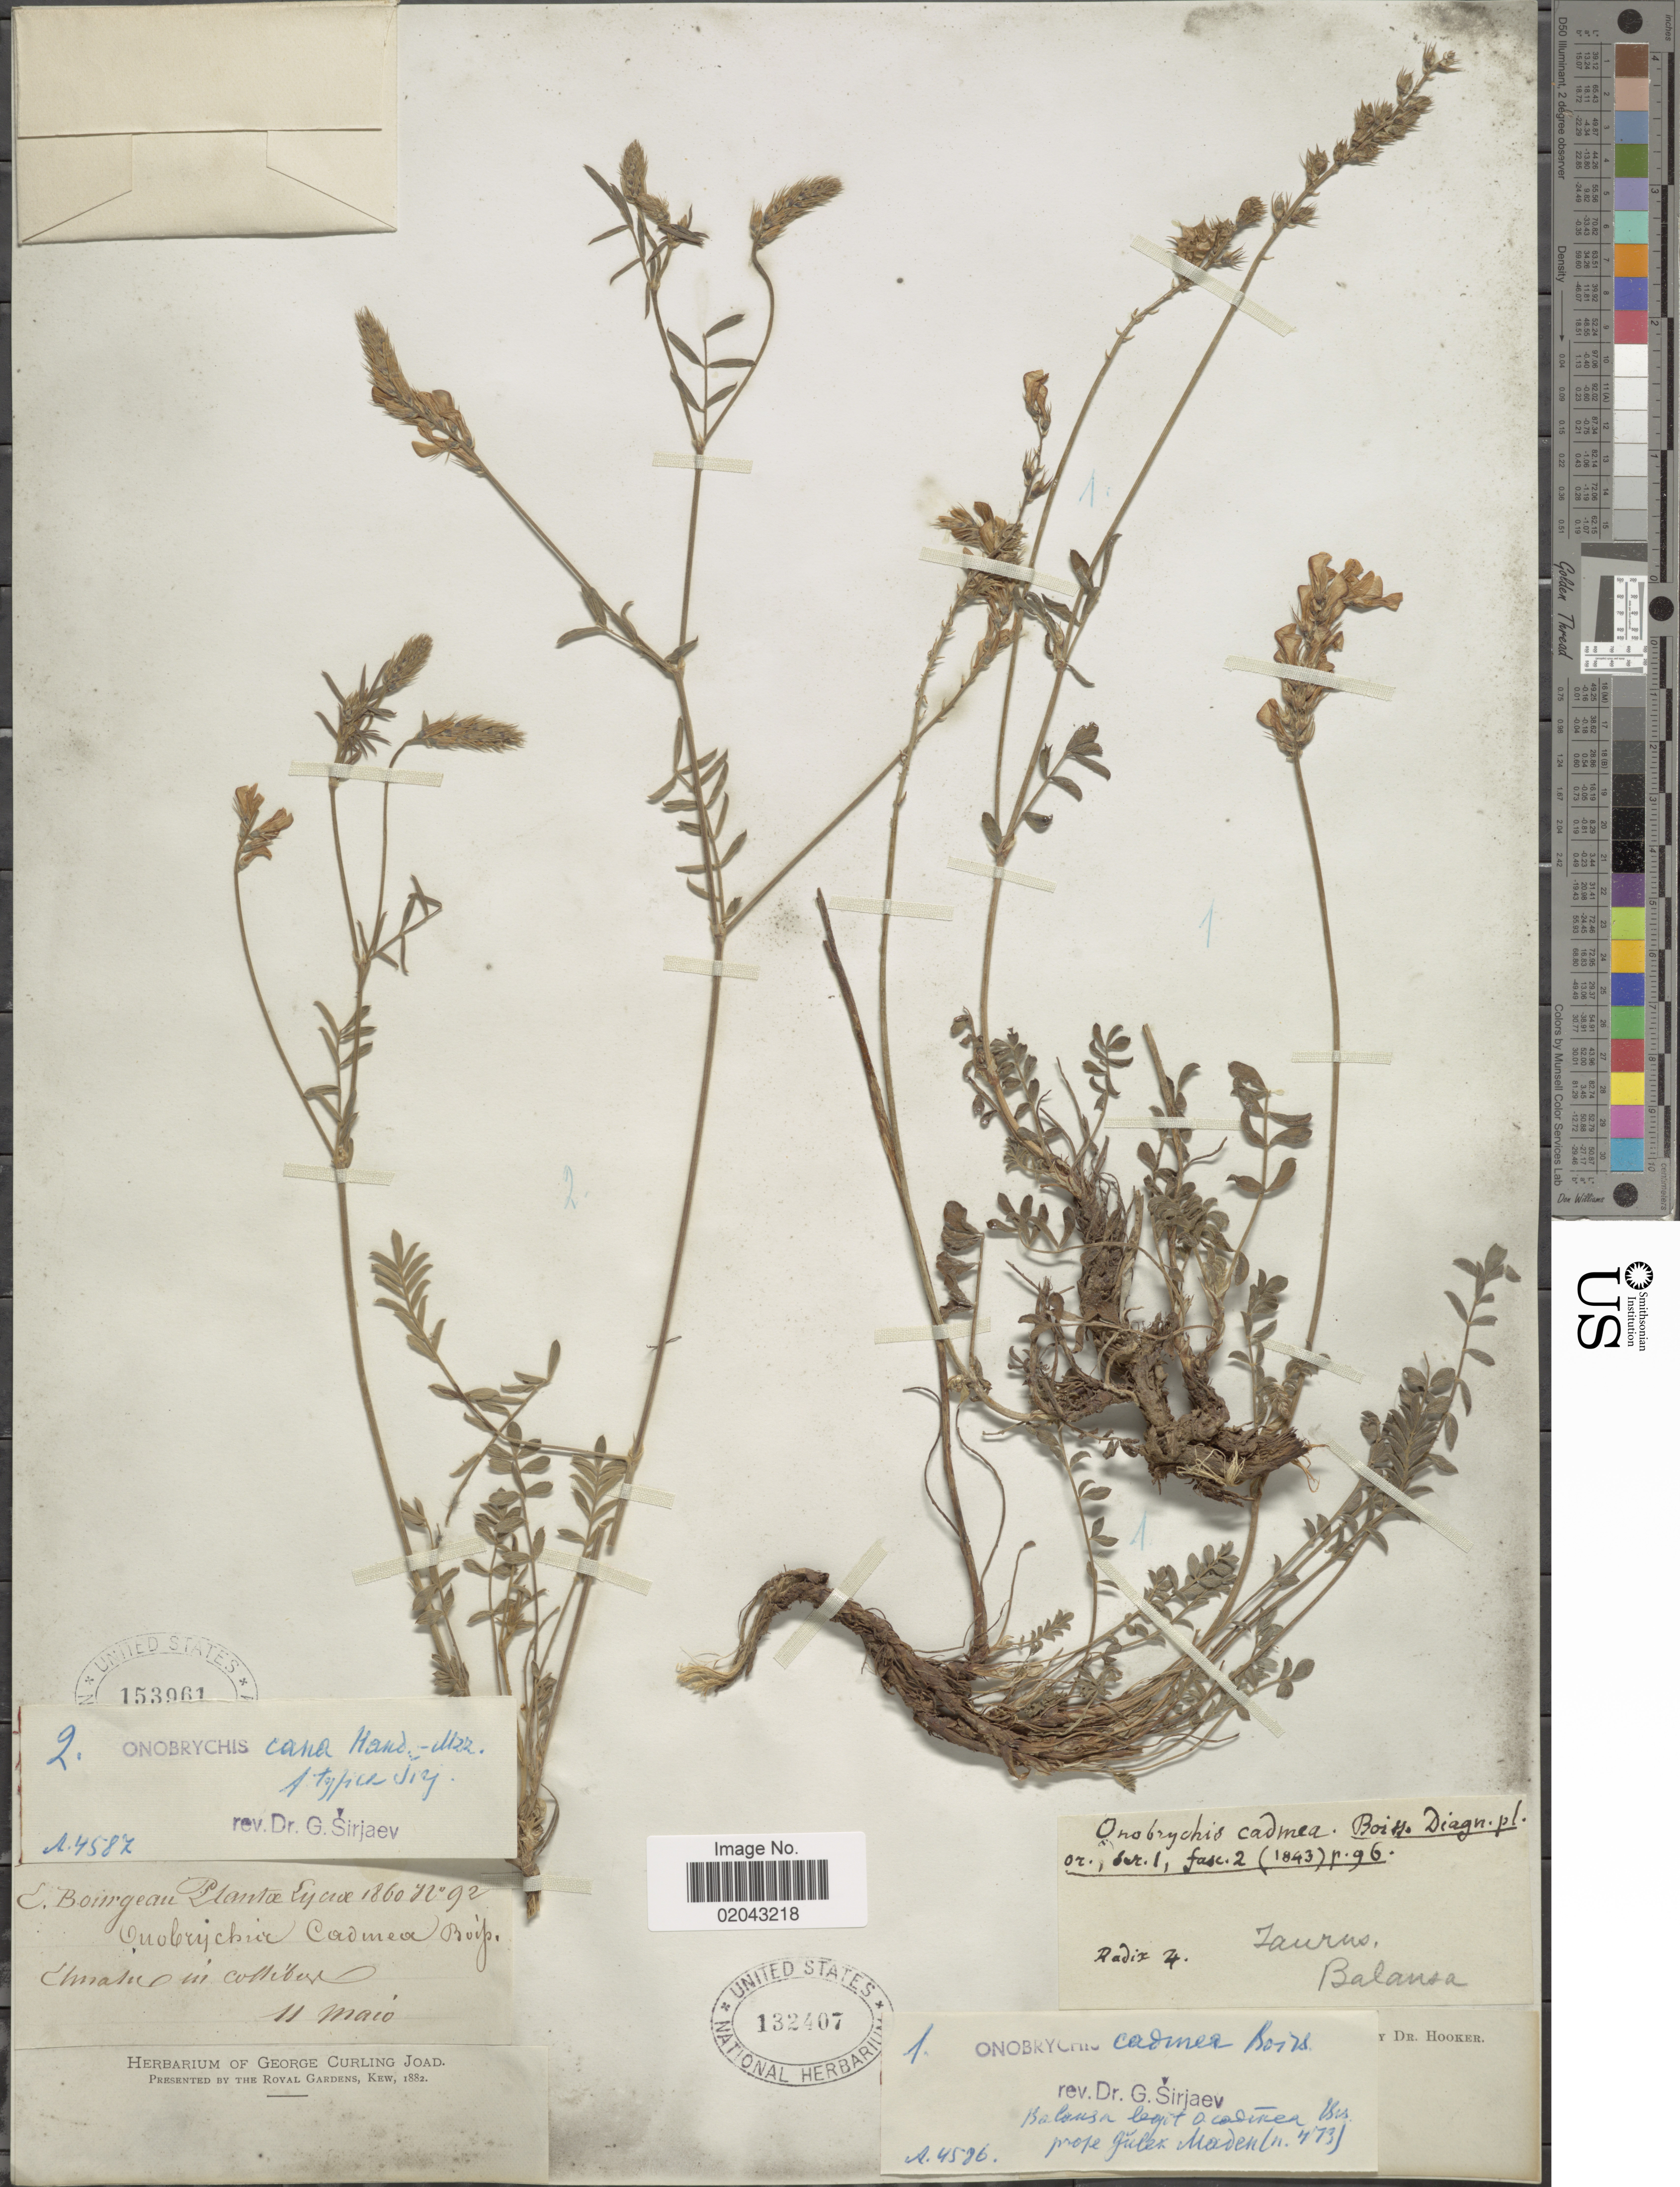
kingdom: Plantae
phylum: Tracheophyta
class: Magnoliopsida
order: Fabales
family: Fabaceae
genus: Onobrychis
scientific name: Onobrychis cana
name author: Hand.-Mazz.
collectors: E. Bourgeau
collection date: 1860-05-11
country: Turkey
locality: Elmalu in collibus.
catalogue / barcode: US 132407